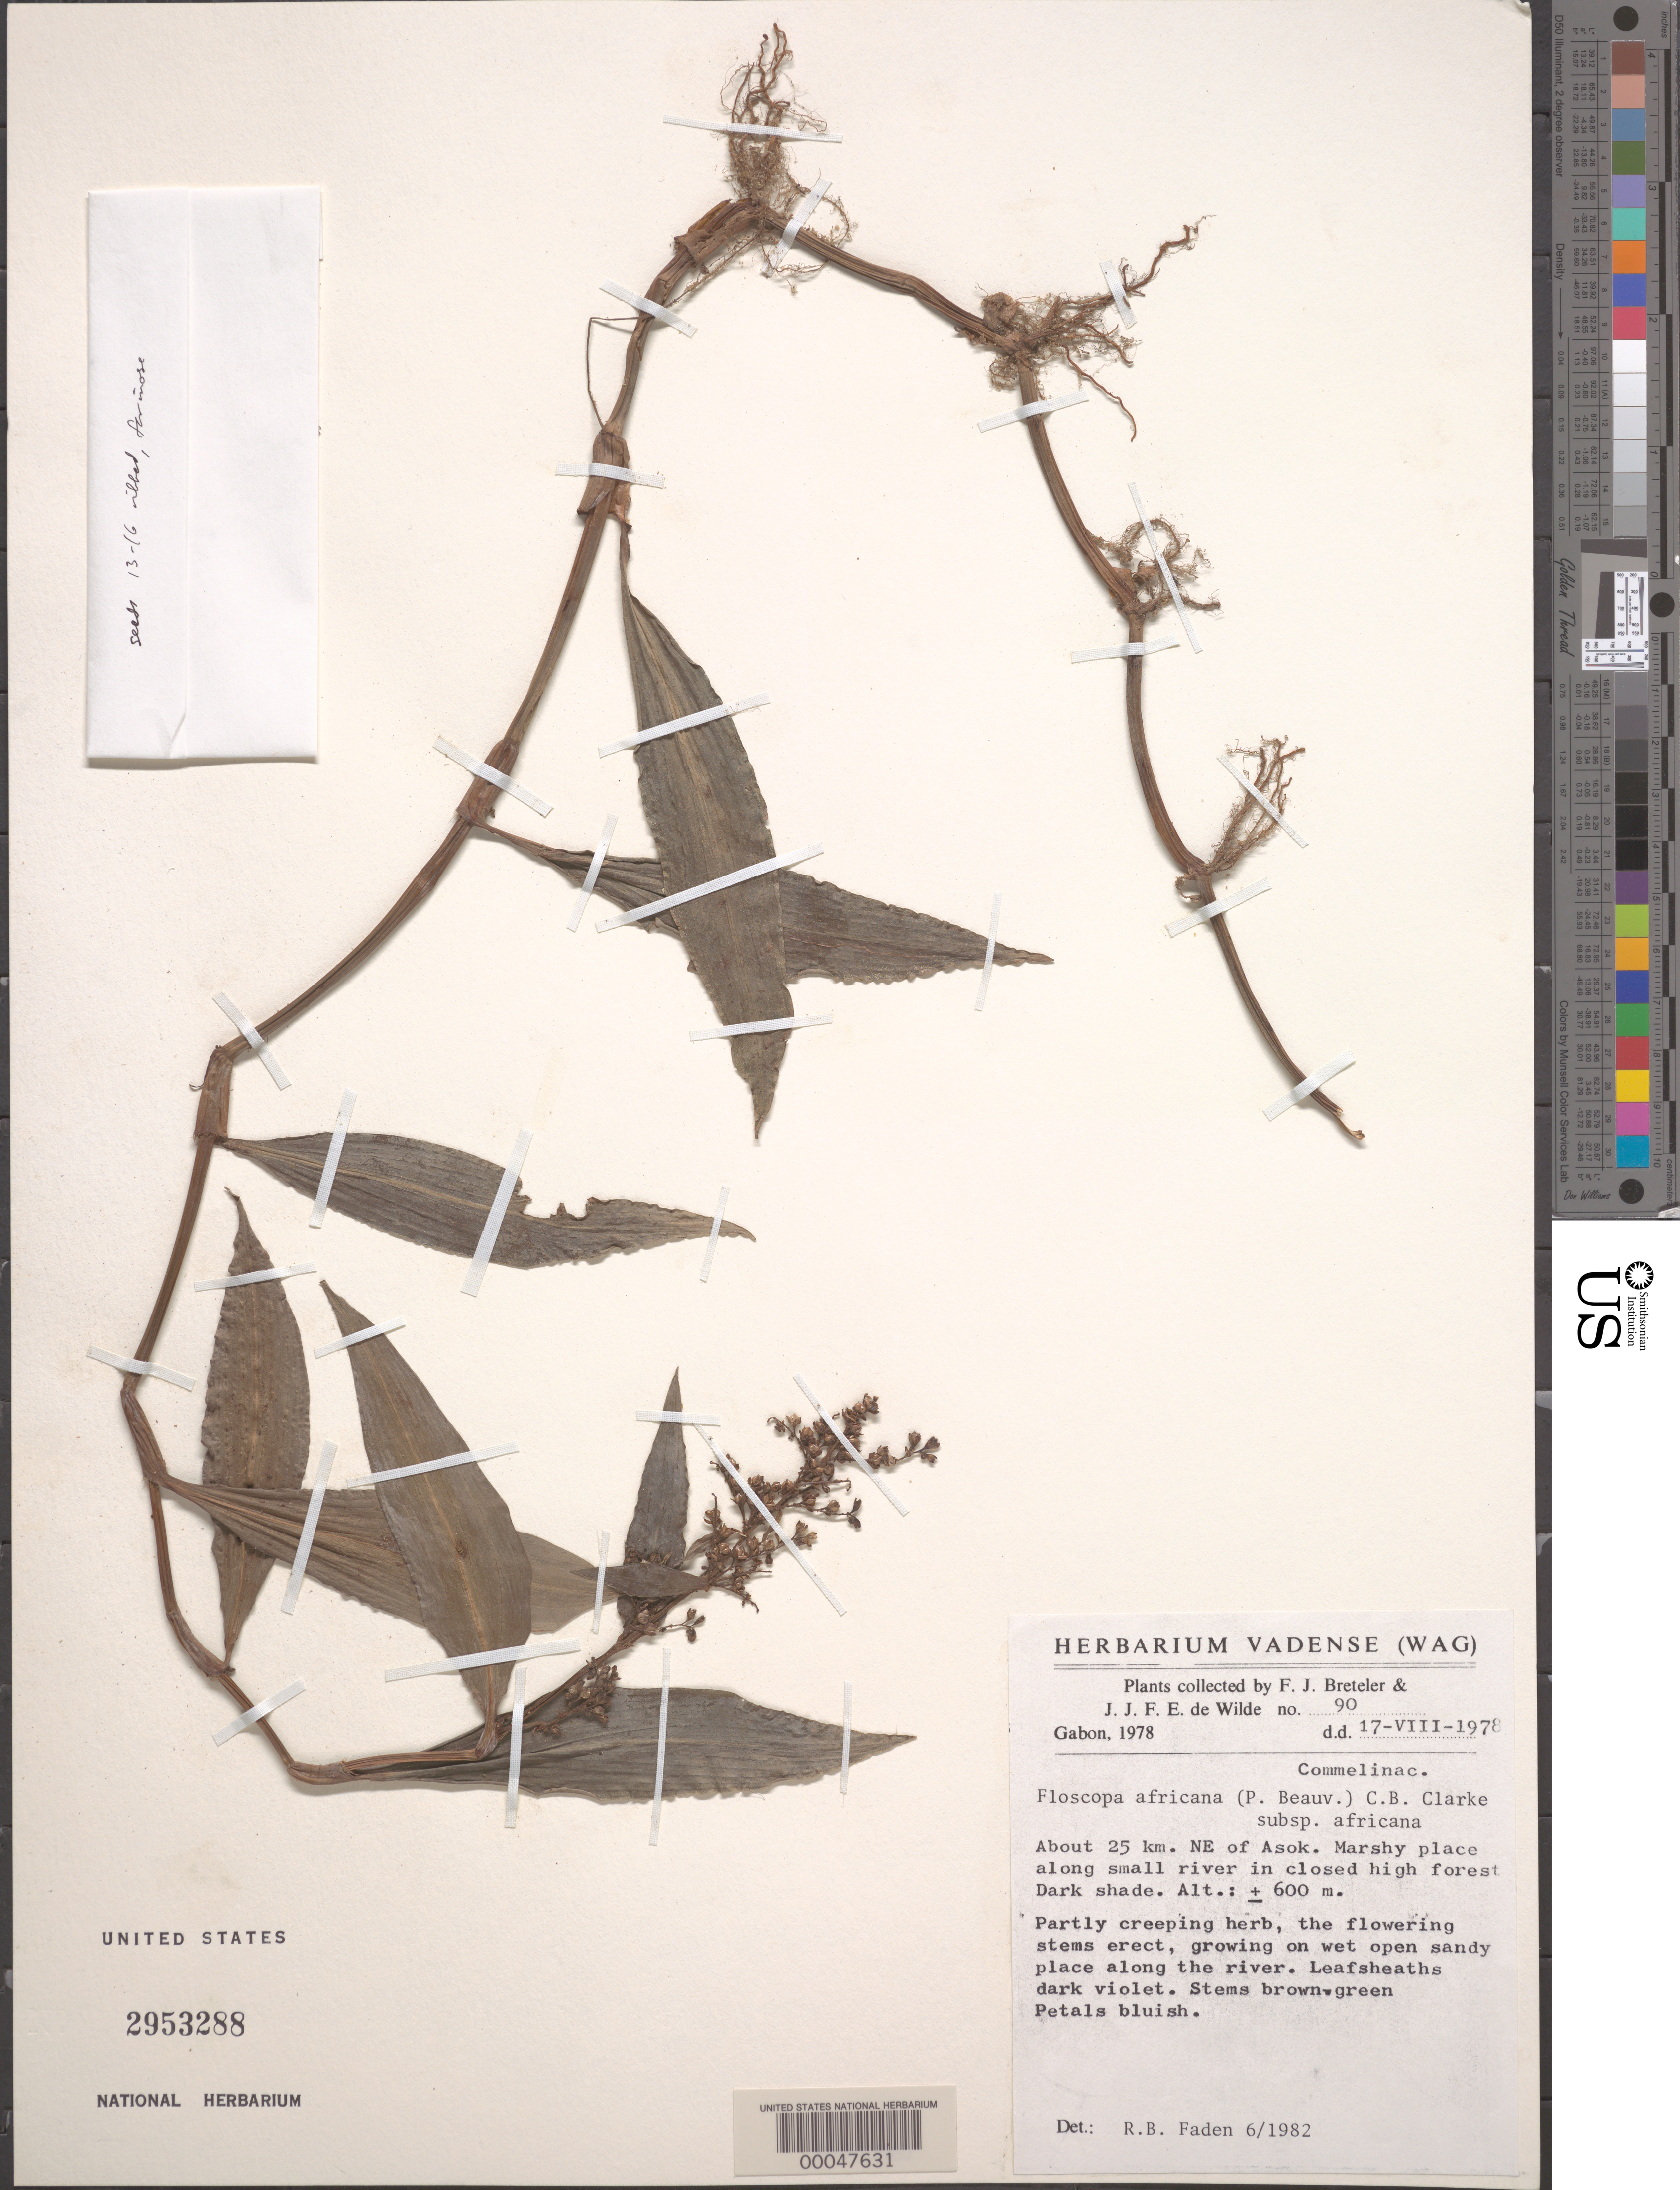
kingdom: Plantae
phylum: Tracheophyta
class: Liliopsida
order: Commelinales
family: Commelinaceae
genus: Floscopa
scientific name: Floscopa africana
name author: (P. Beauv.) C.B. Clarke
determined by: Faden, Robert B., (US), Smithsonian Institution - National Museum of Natural History (UNITED STATES)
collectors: F. J. Breteler & J.J. de Wilde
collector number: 90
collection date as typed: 17 Aug 1978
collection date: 1978-08-17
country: Gabon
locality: NE of Asok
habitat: Shaded marsh along river, closed high forest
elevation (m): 600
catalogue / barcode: US 2953288